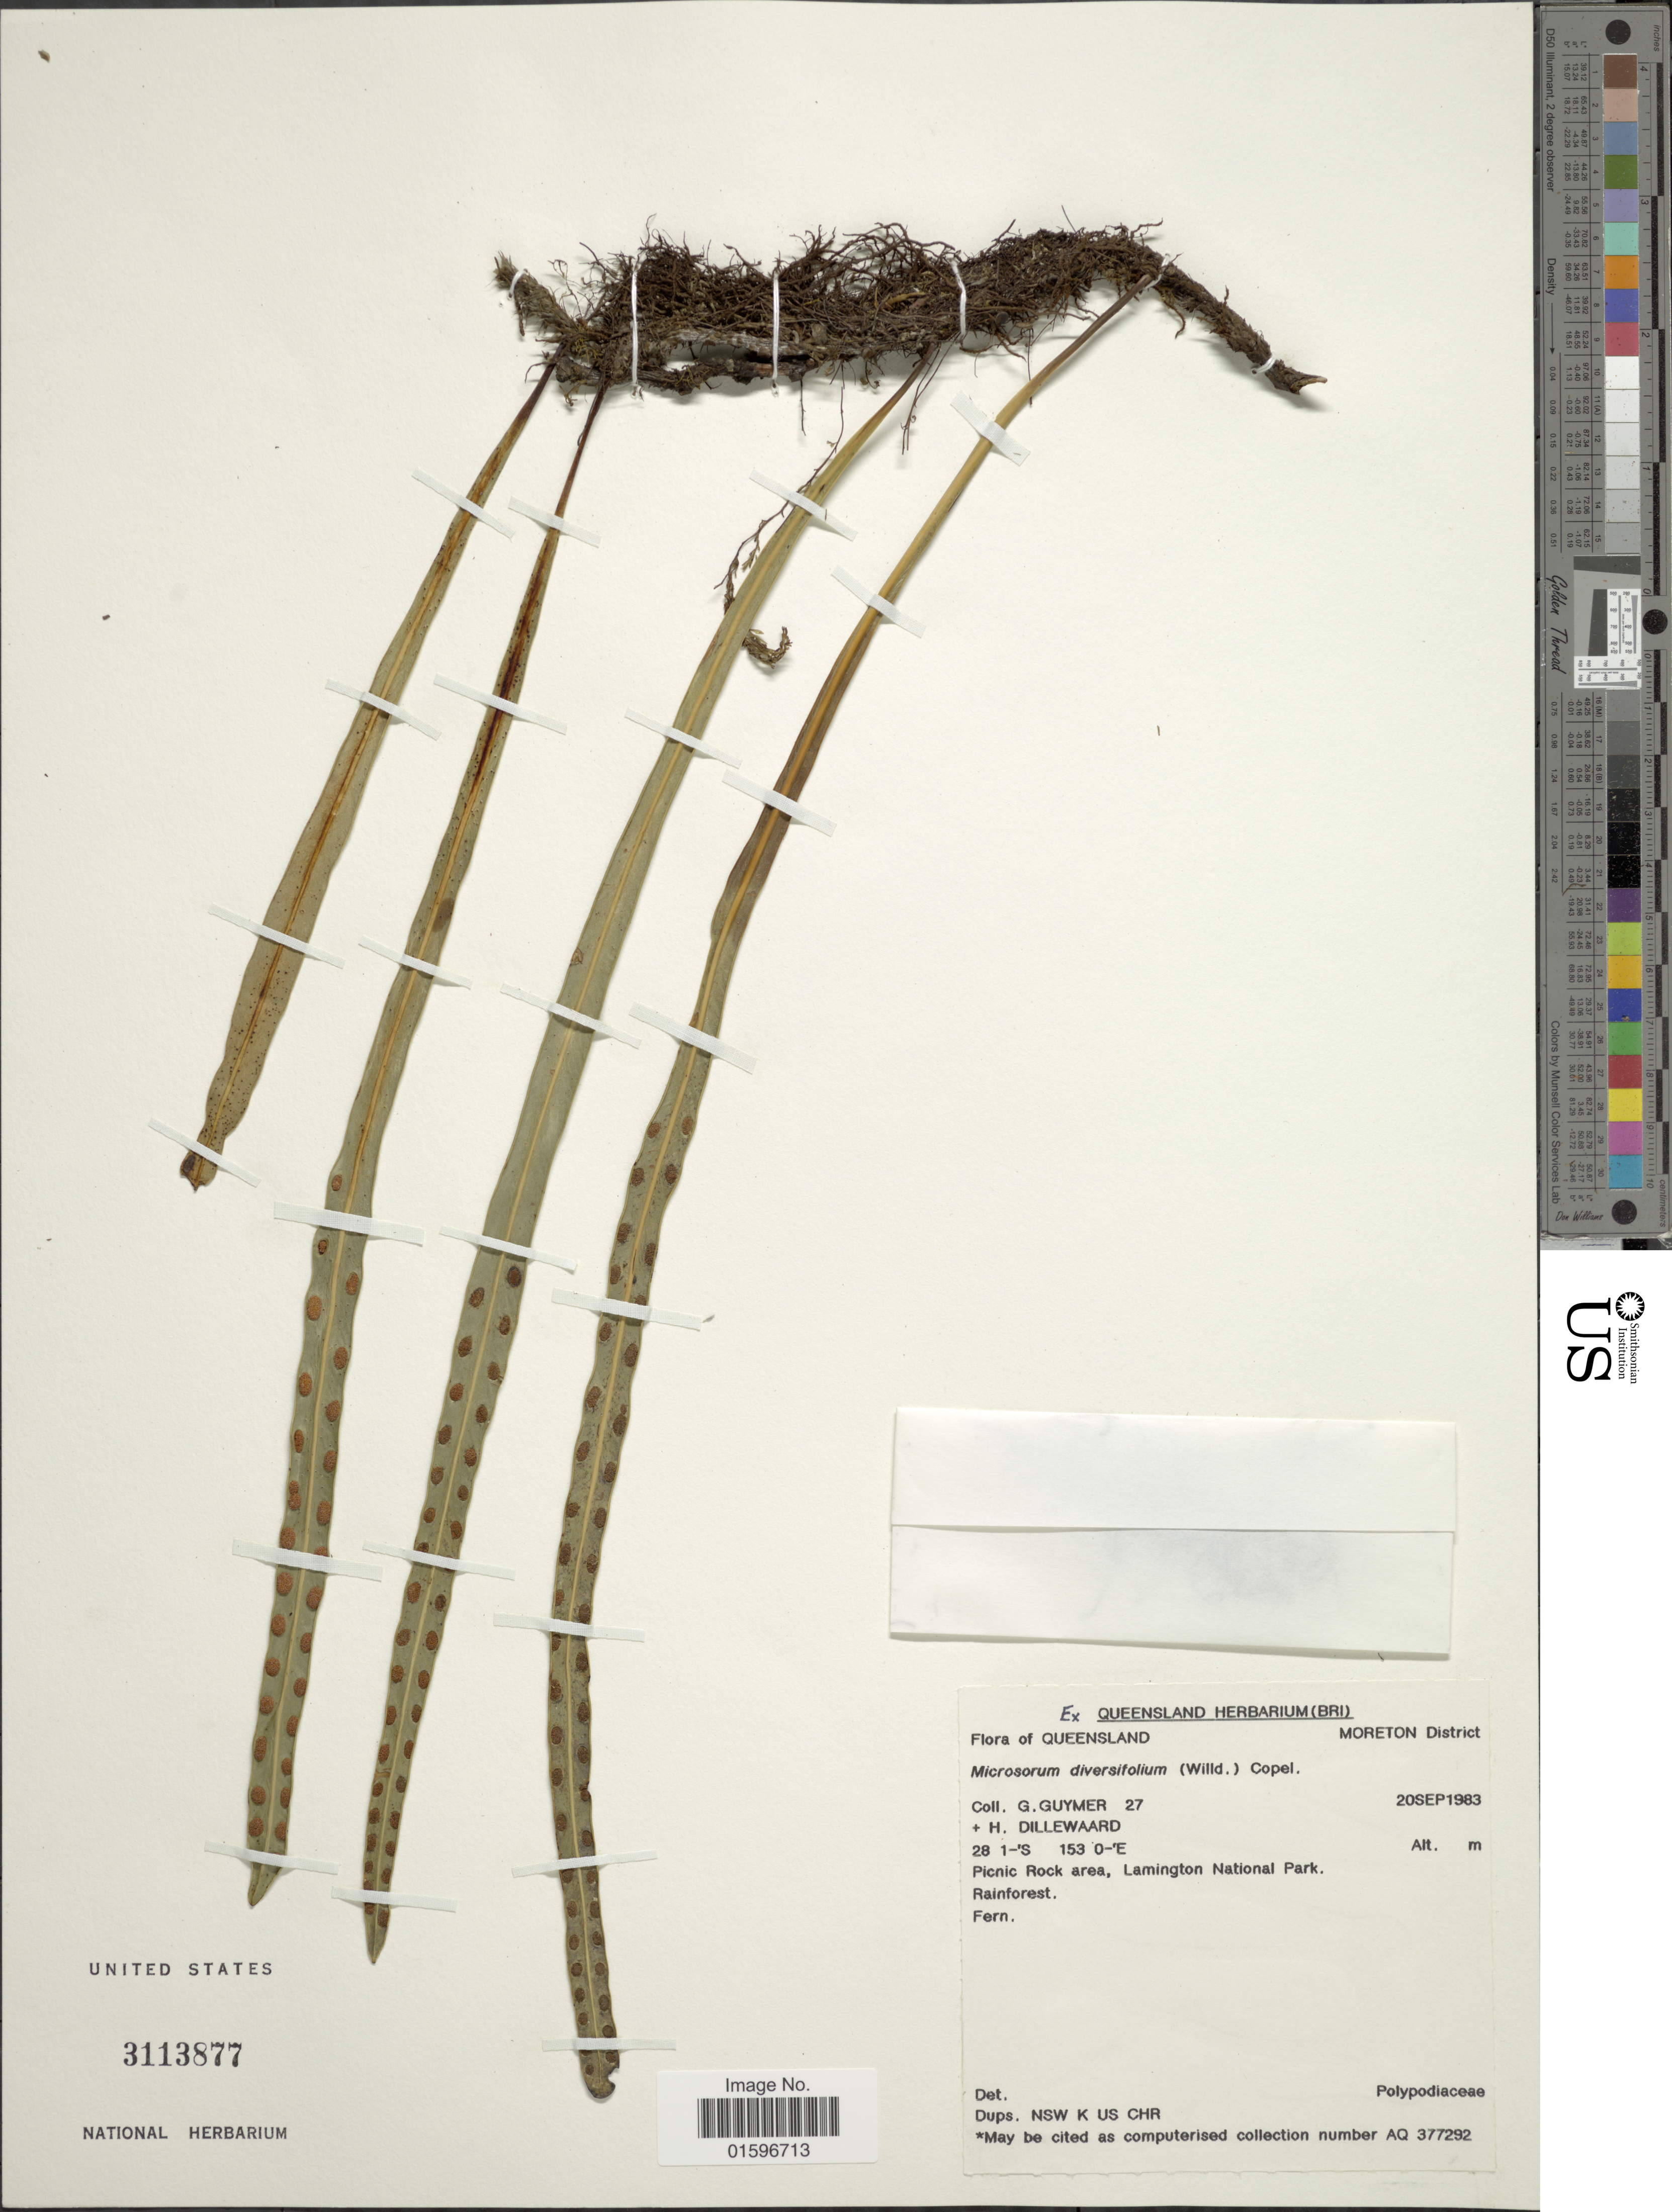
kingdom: Plantae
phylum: Tracheophyta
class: Polypodiopsida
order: Polypodiales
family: Polypodiaceae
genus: Polypodium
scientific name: Polypodium diversifolium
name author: Sw.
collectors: G. P. Guymer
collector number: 27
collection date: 1983-09-20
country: Australia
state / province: Queensland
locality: Queensland, Picnic Rock area, Lamington National Park. Rainforest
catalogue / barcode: US 3113877